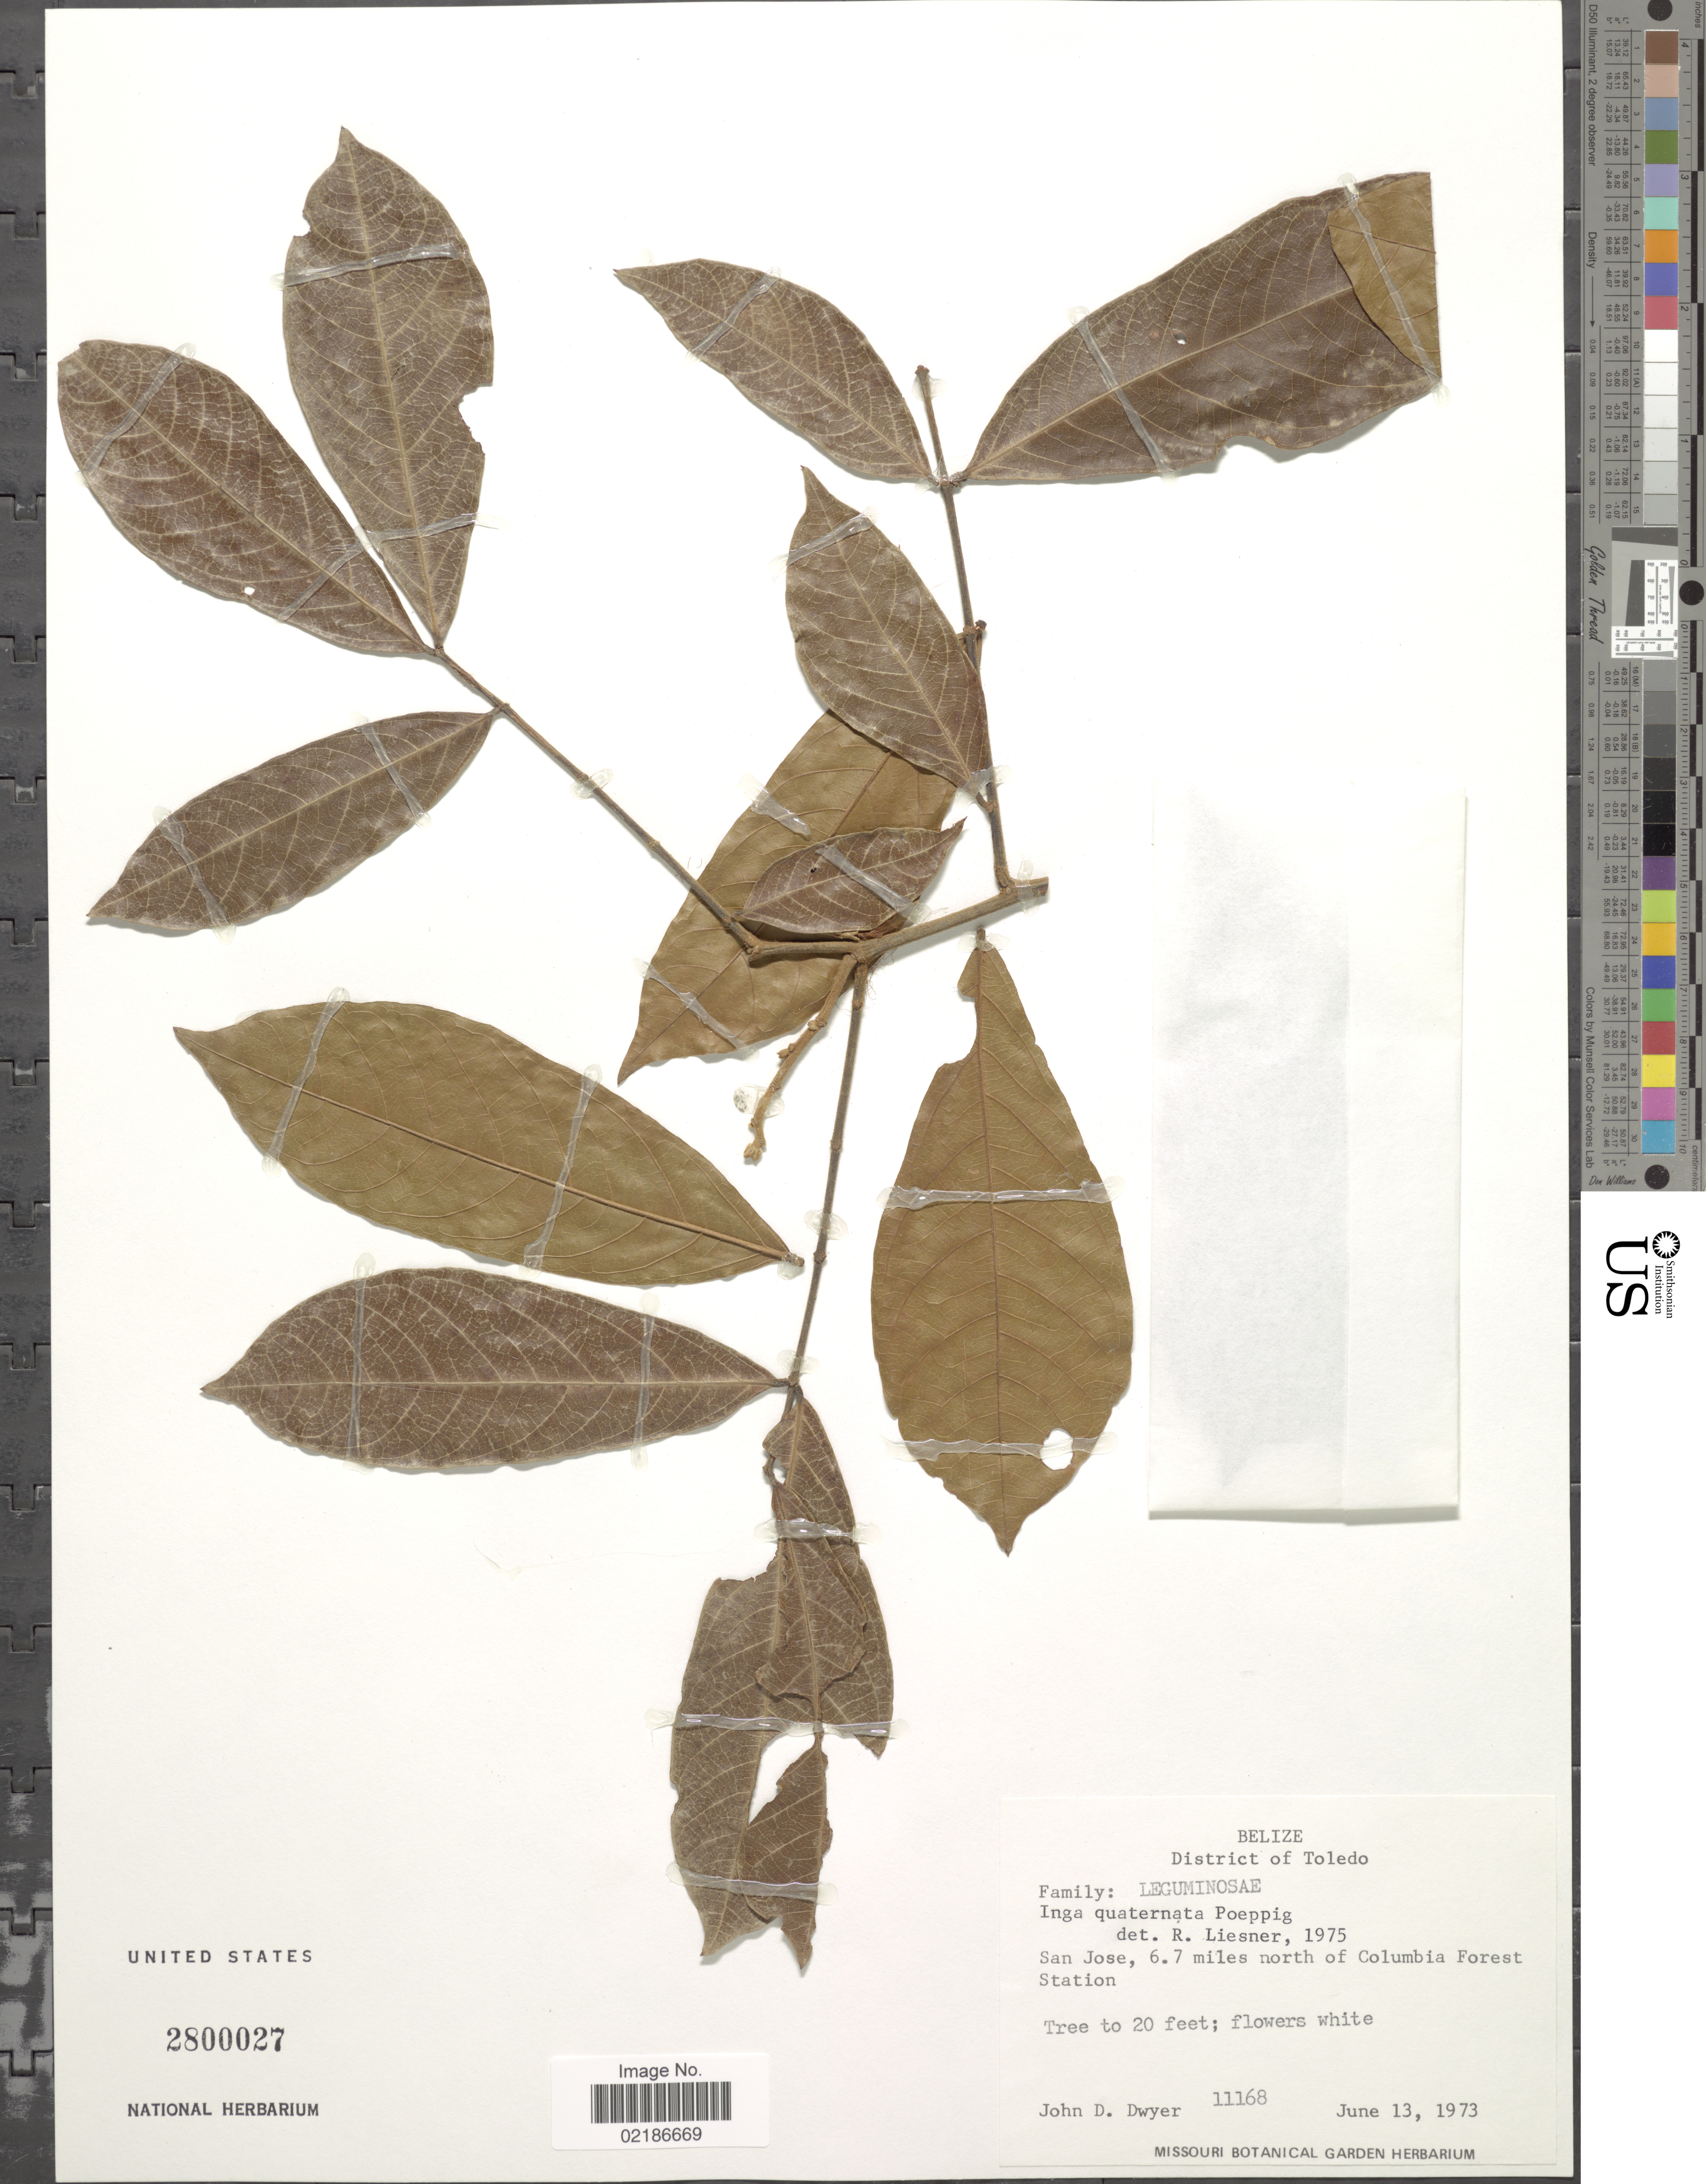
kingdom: Plantae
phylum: Tracheophyta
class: Magnoliopsida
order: Fabales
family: Fabaceae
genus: Inga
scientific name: Inga quaternata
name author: Poepp. & Endl.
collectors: J. D. Dwyer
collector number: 11168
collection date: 1973-06-13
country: Belize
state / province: Toledo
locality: San Jose, 6.7 miles north of Columbia Forest Station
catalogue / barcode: US 2800027